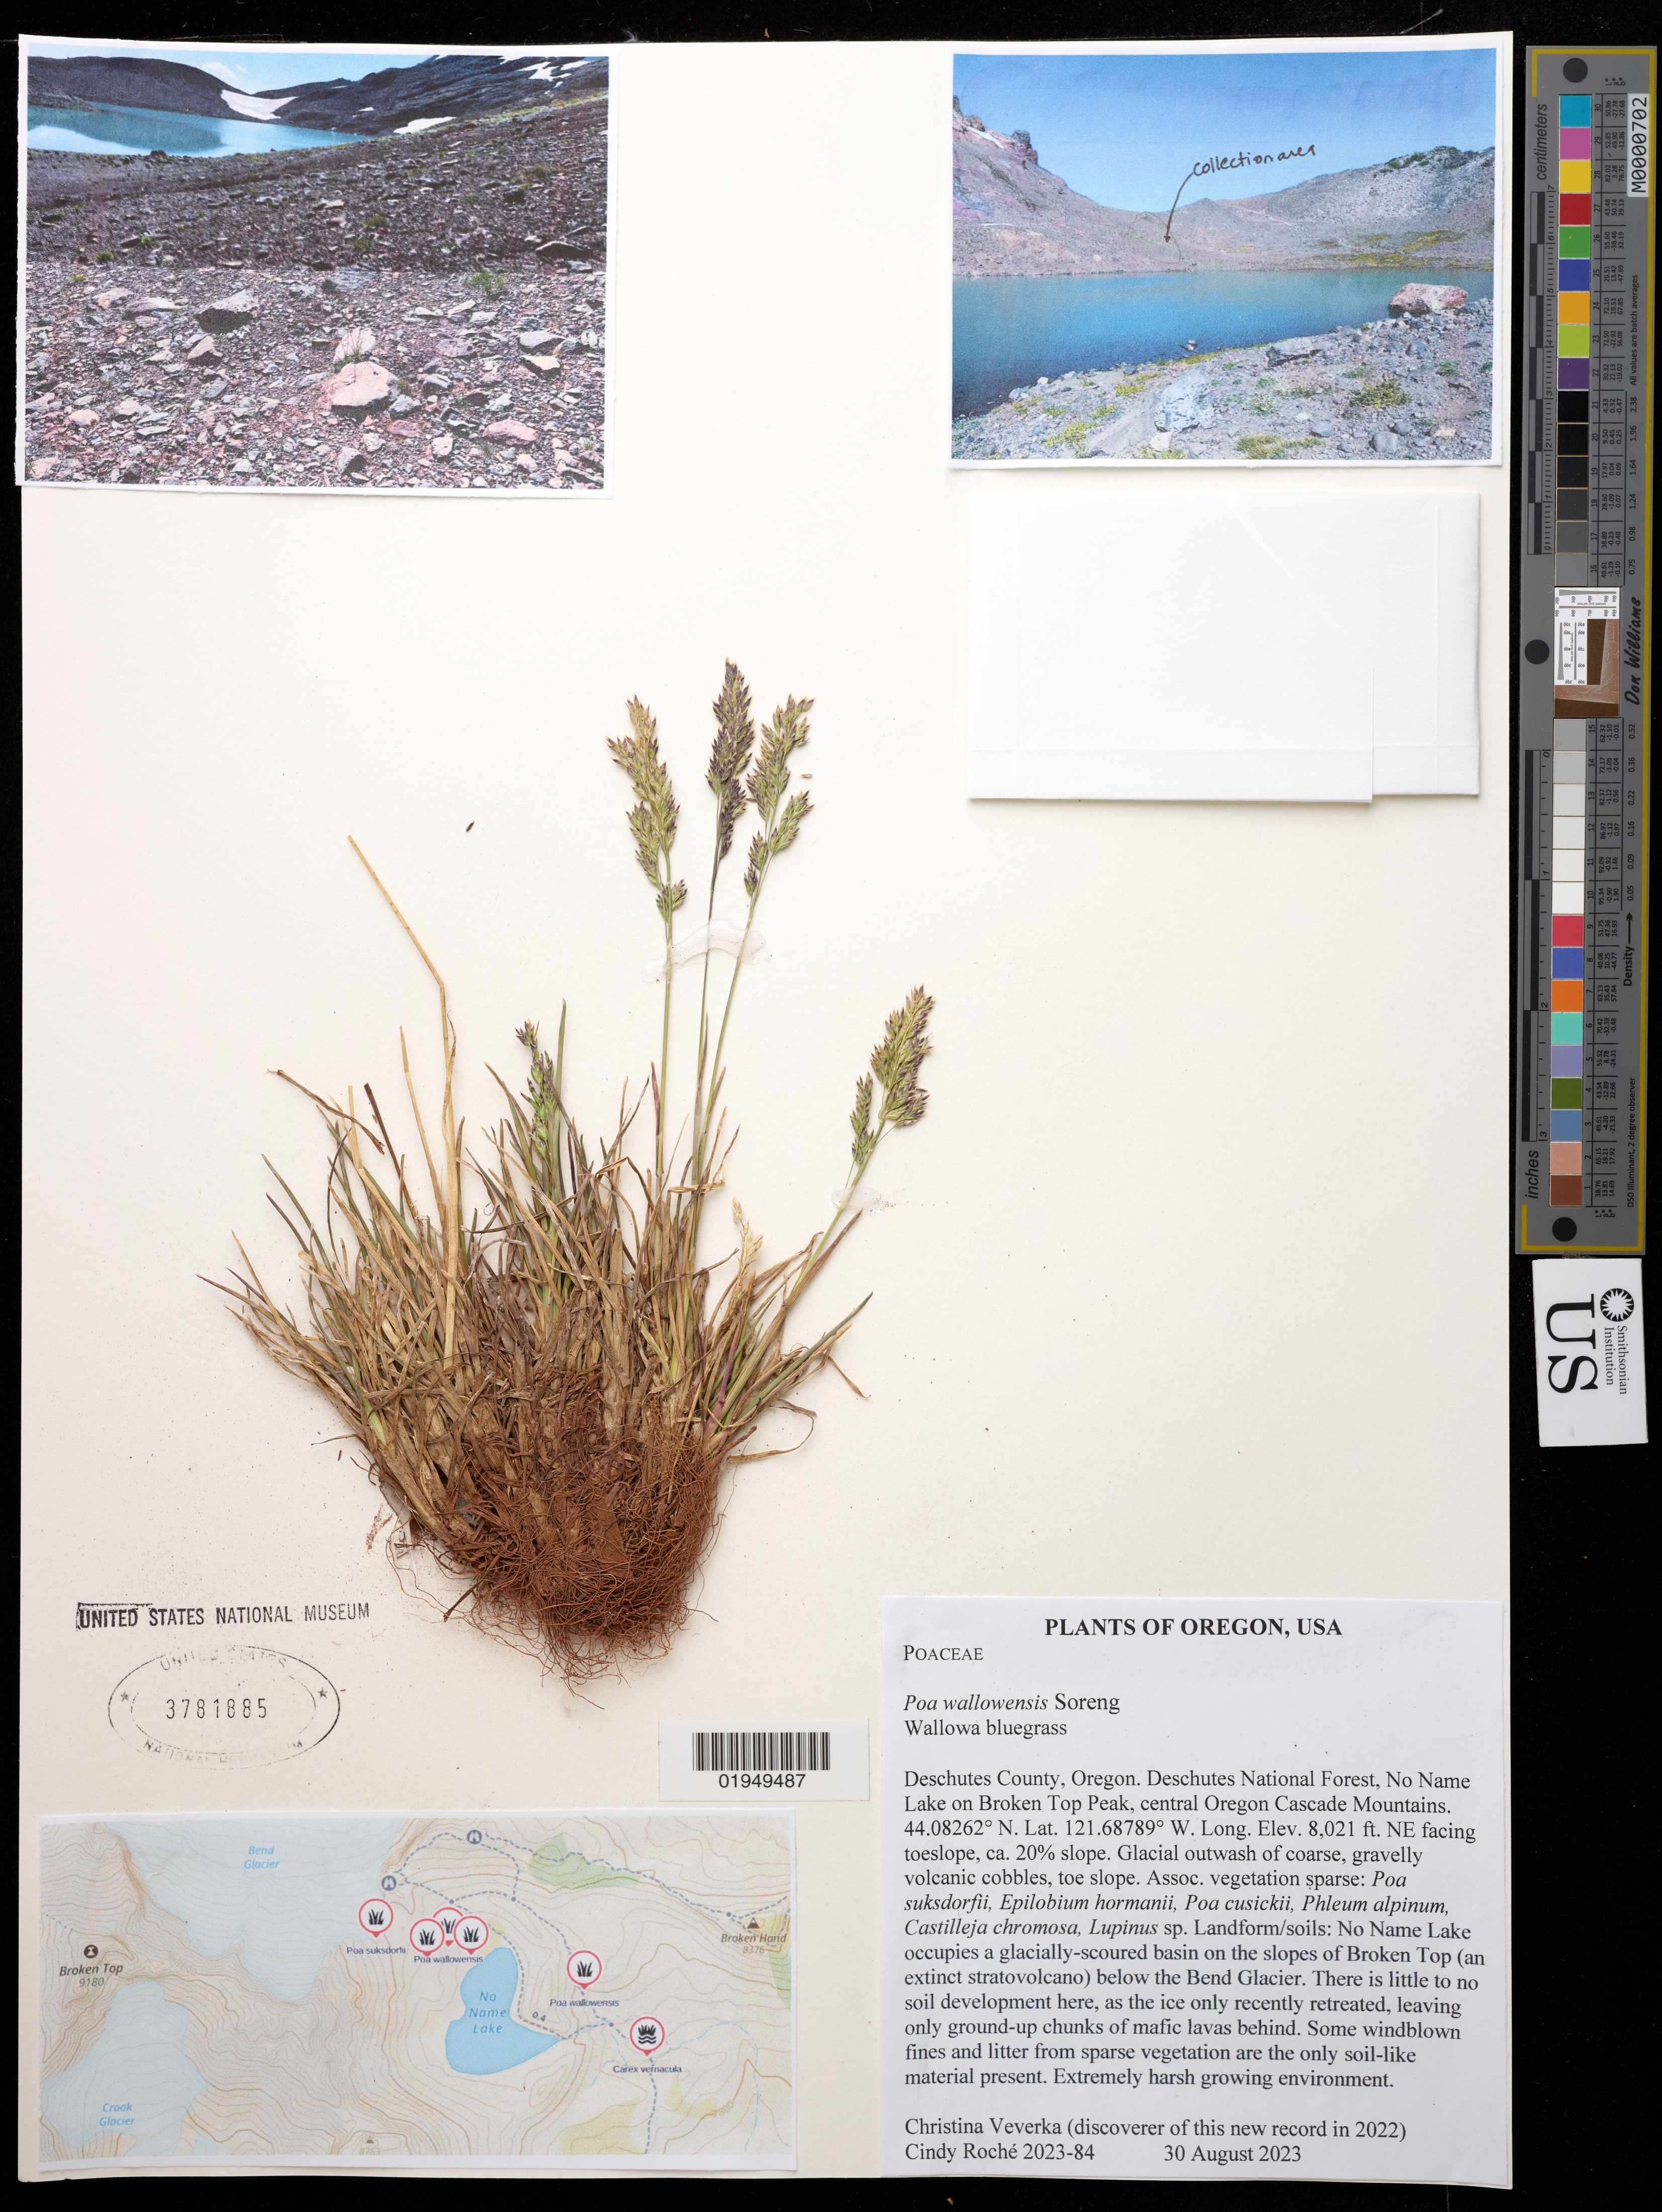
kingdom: Plantae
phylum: Tracheophyta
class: Liliopsida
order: Poales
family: Poaceae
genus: Poa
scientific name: Poa wallowensis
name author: Soreng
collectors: C. Veverka & C. Roche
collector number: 2023-84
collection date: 2023-08-30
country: United States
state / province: Oregon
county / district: Deschutes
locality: Deschutes National Forest, no name lake on Broken Top Pak. central Oregon Cascade Mountains.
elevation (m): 2445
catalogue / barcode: US 3781885